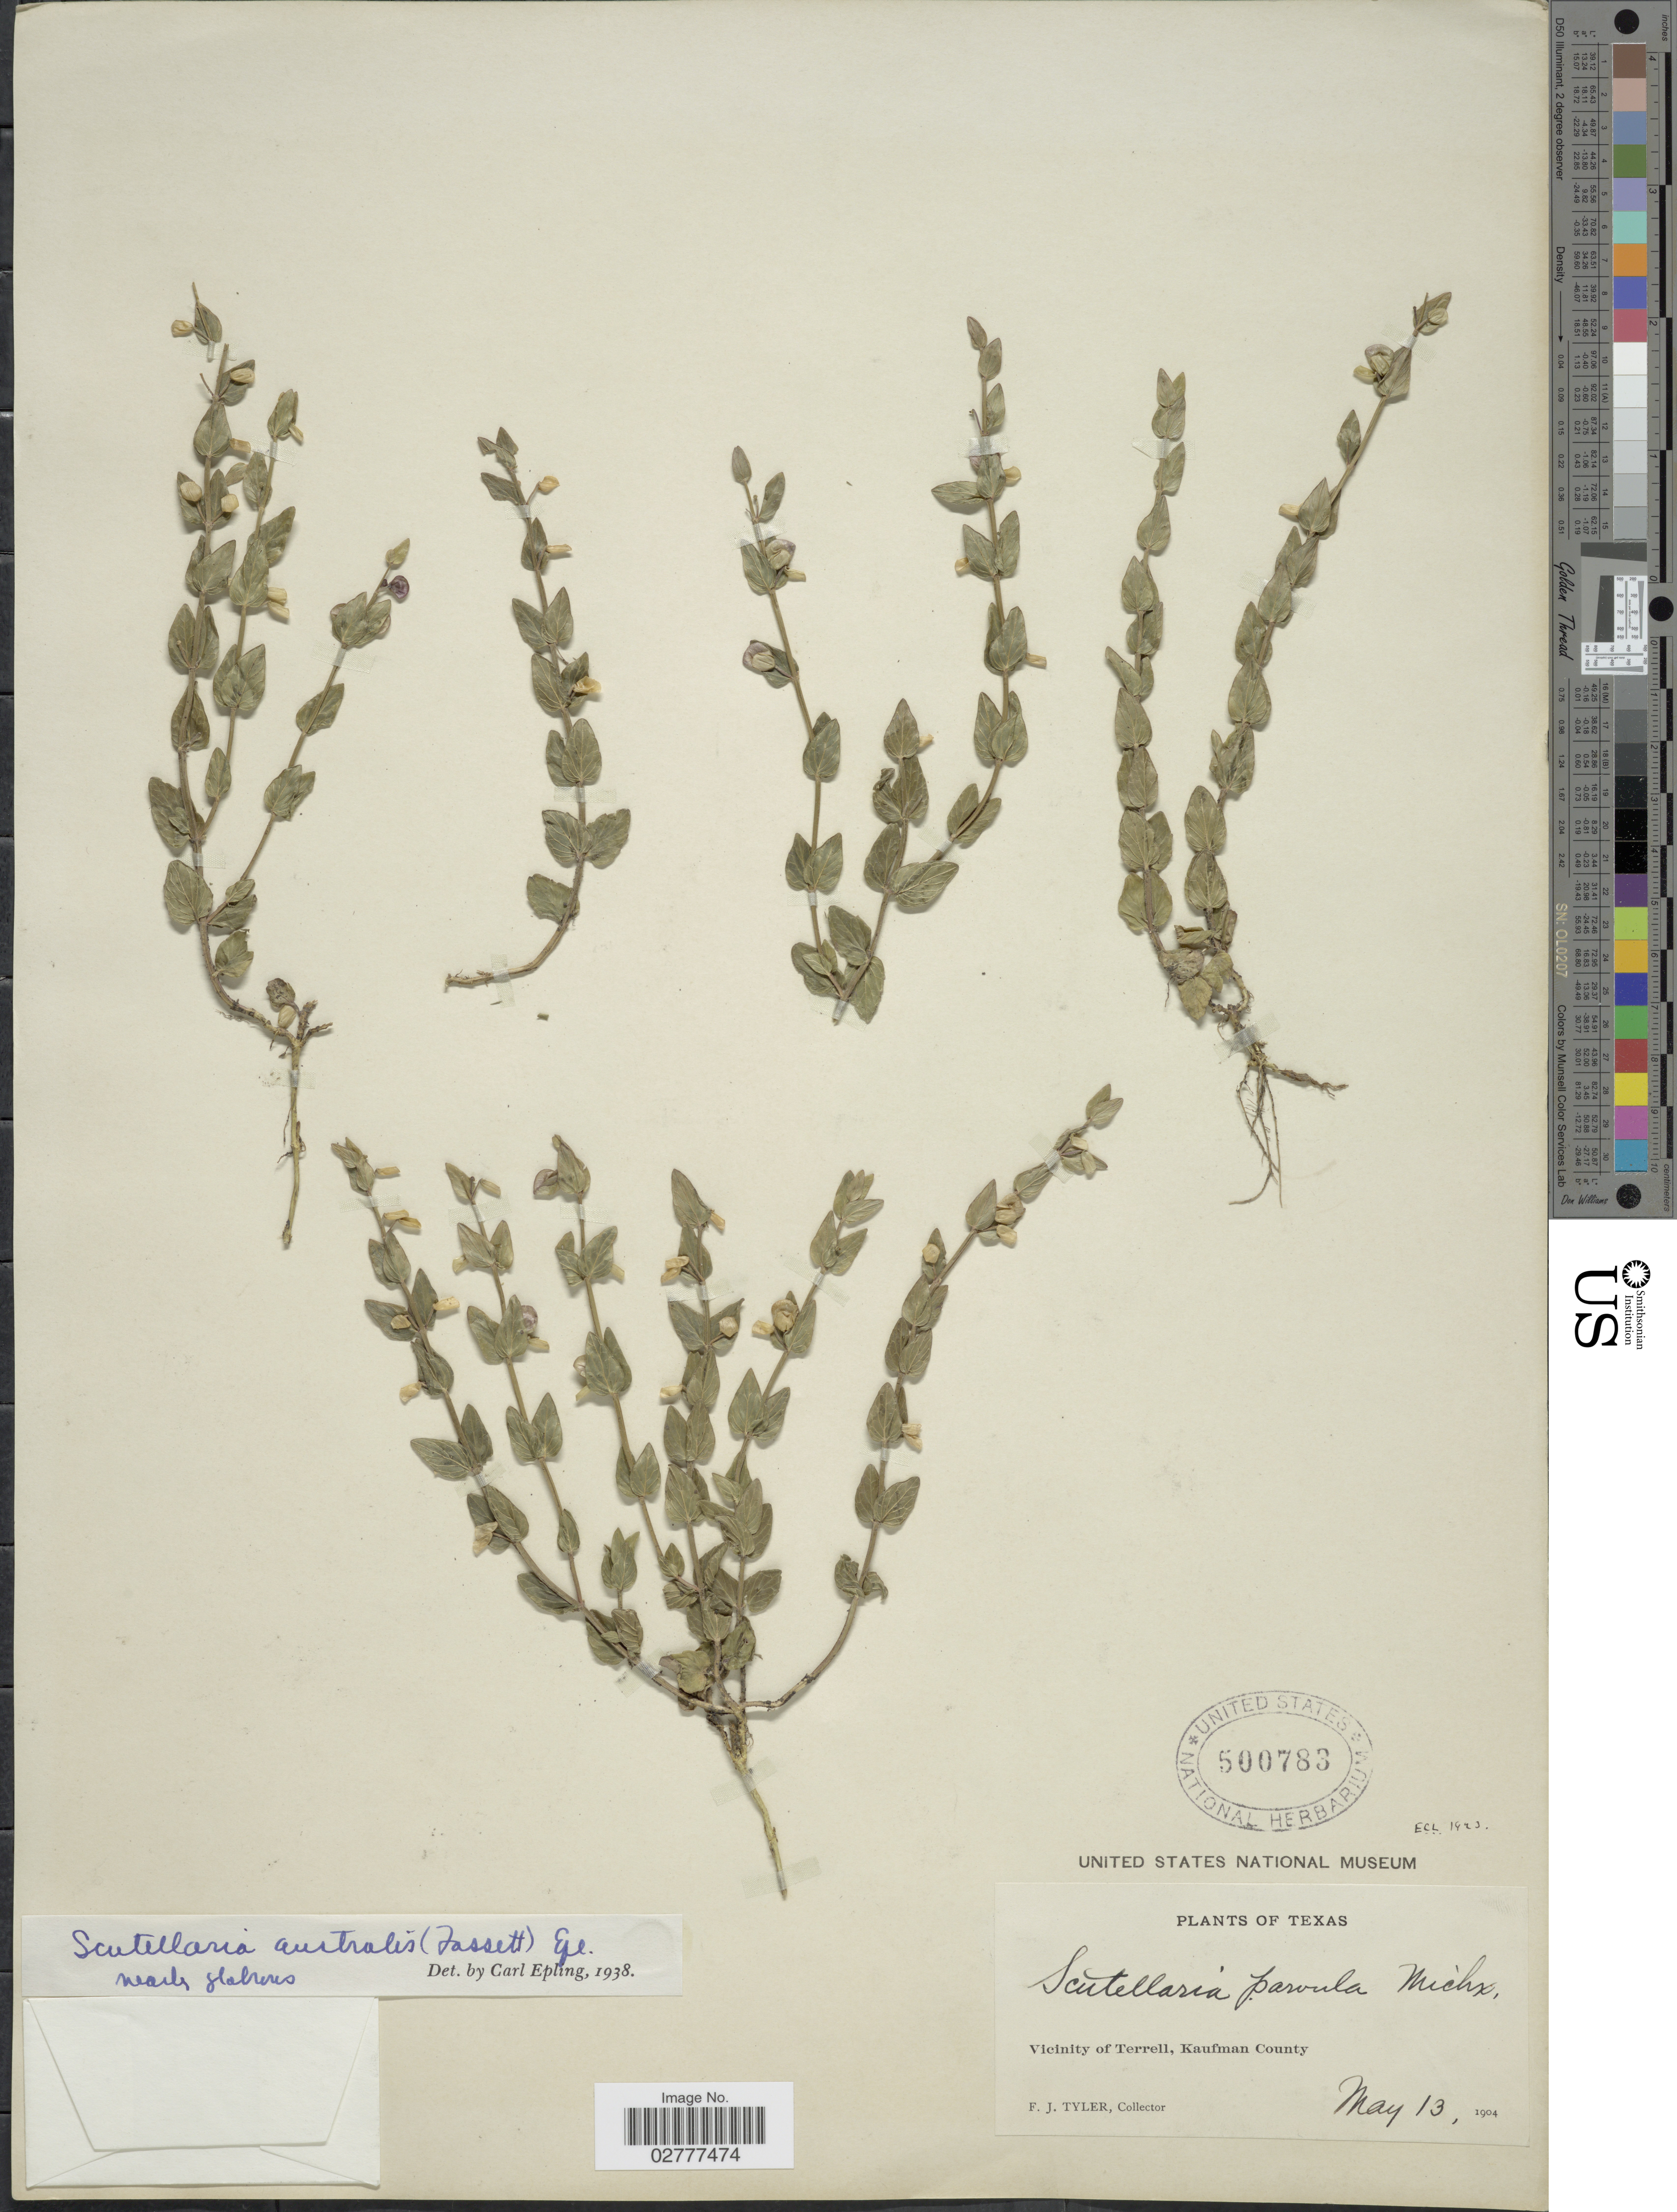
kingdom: Plantae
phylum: Tracheophyta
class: Magnoliopsida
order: Lamiales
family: Lamiaceae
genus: Scutellaria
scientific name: Scutellaria australis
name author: (Fassett) Epling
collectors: F. Tyler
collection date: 1904-05-13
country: United States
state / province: Texas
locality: Vicinity of Terrell, Kaufman County.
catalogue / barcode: US 500783